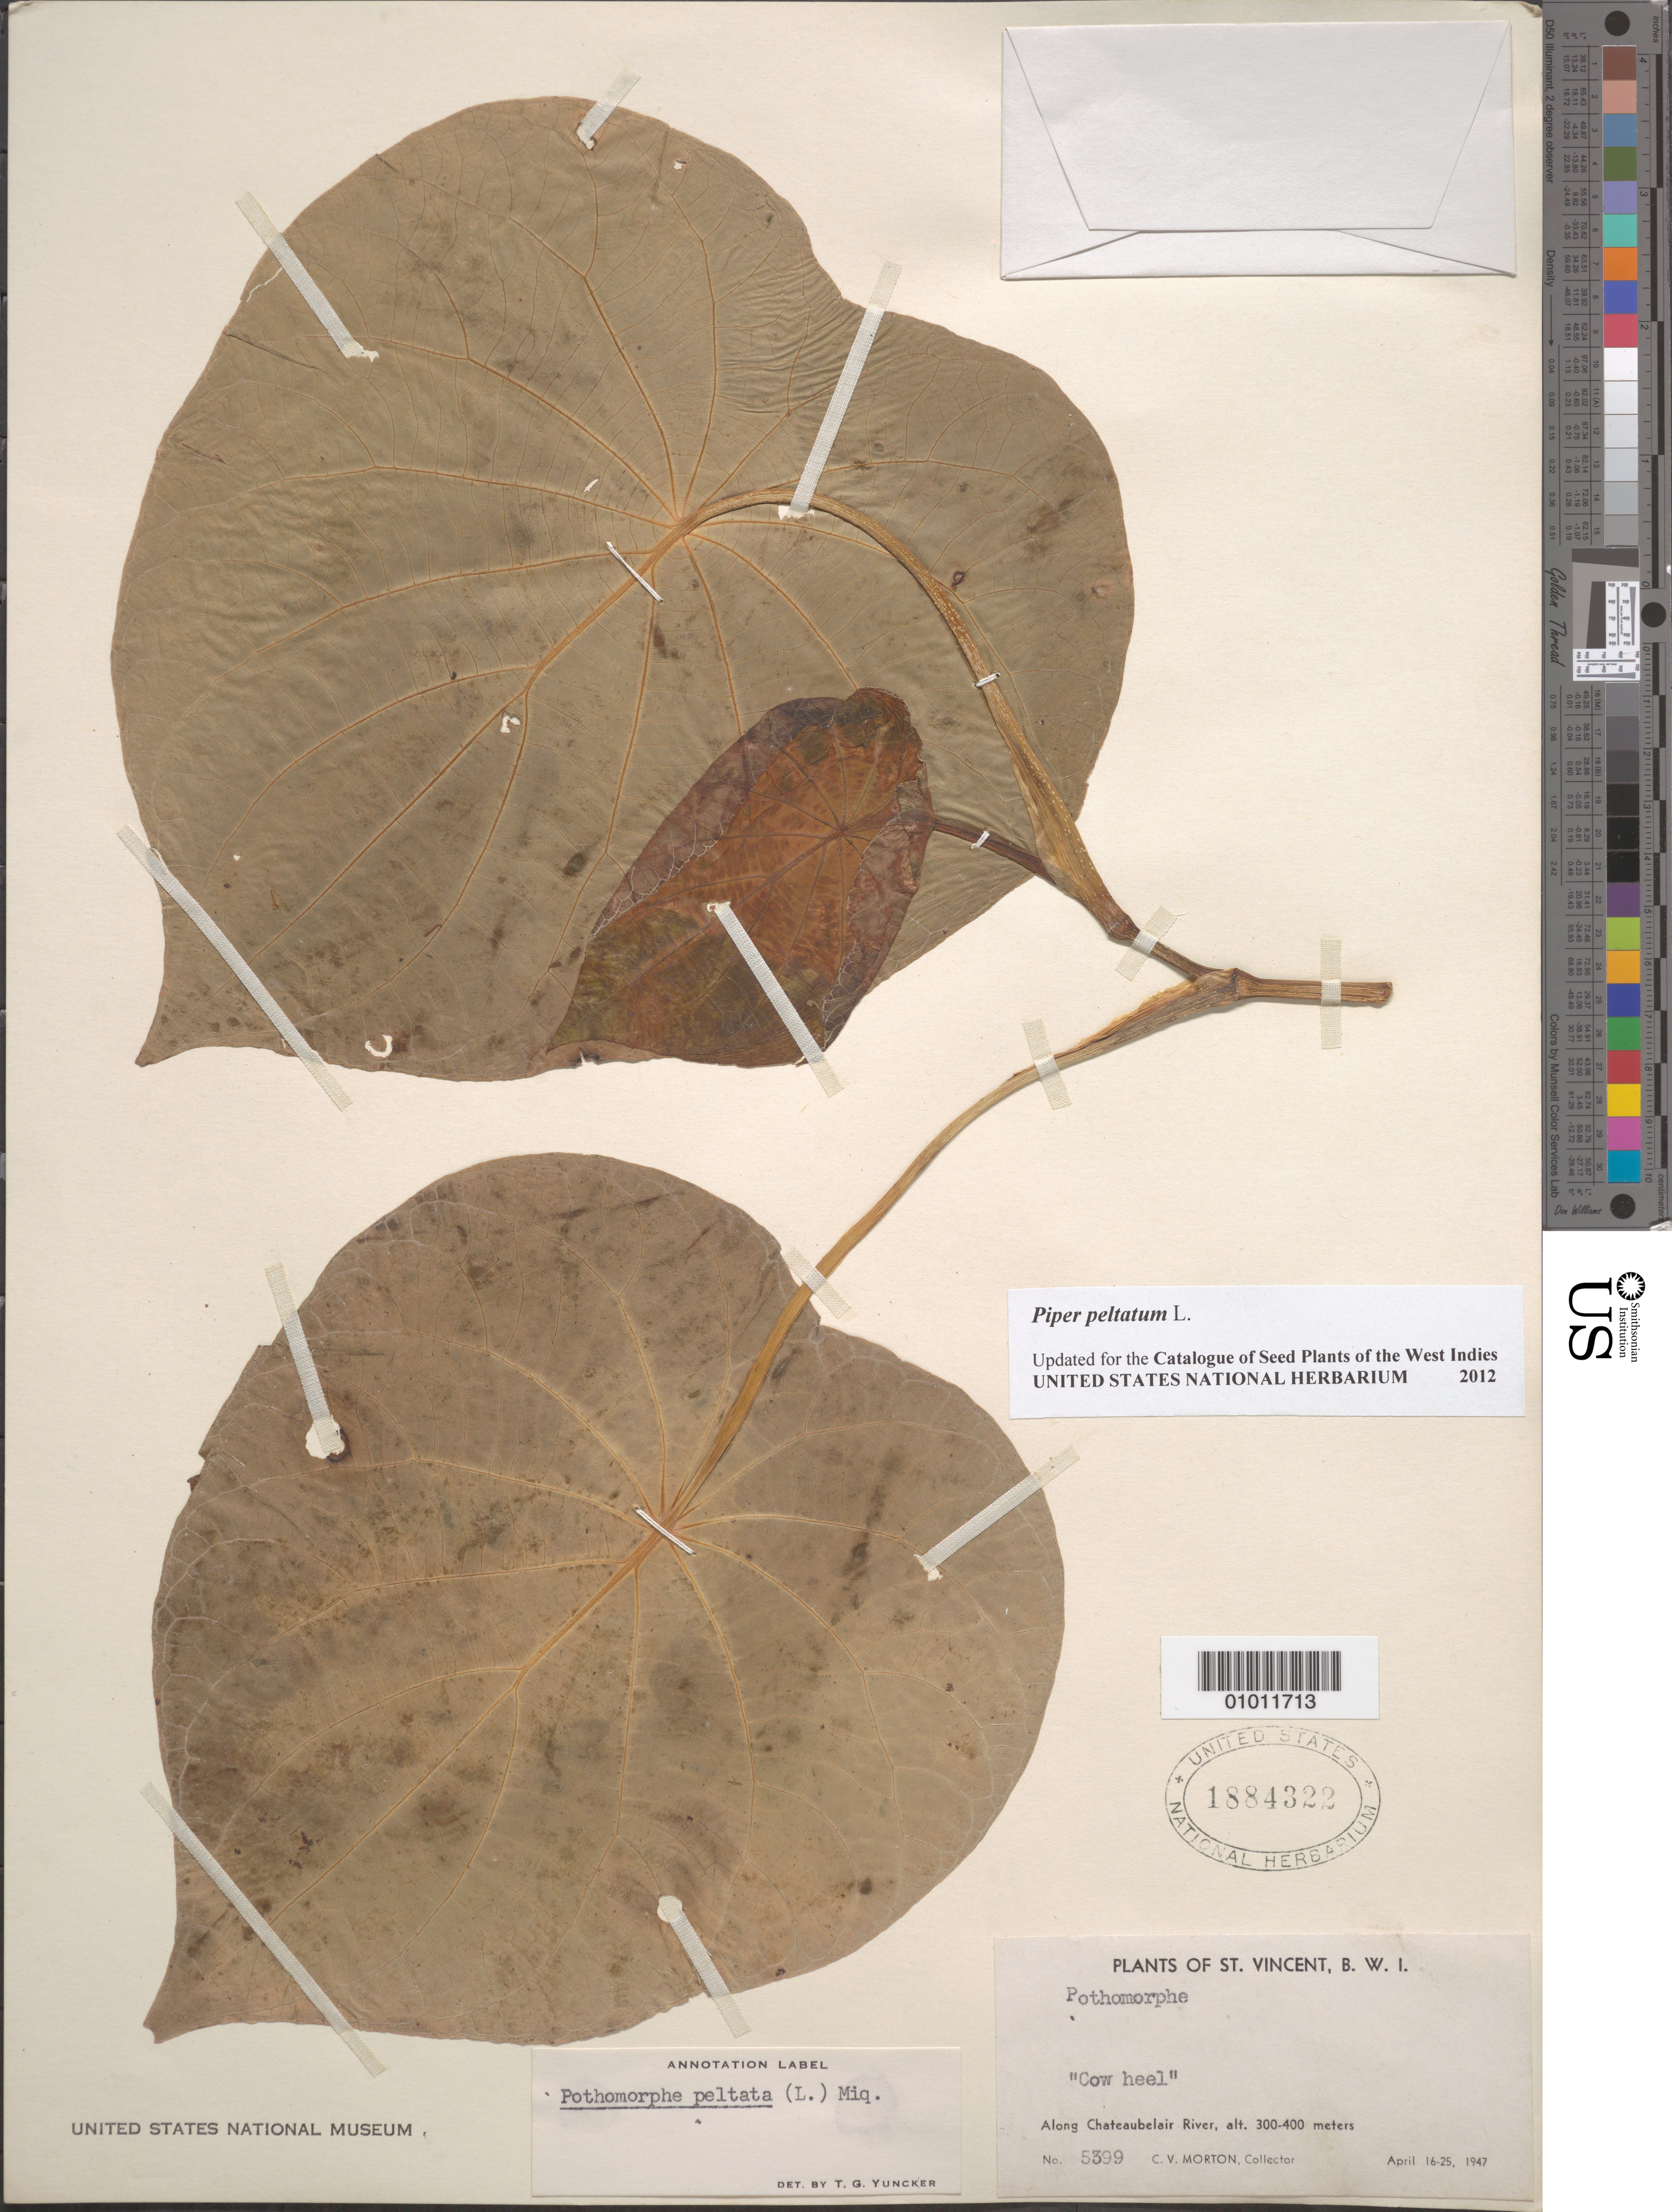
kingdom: Plantae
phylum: Tracheophyta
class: Magnoliopsida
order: Piperales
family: Piperaceae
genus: Piper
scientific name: Piper peltatum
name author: L.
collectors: C. V. Morton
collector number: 5399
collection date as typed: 16 Apr 1947 to 25 Apr 1947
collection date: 1947-04-16/1947-04-25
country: St. Vincent - Grenadines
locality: Along Chateaubelair River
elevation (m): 300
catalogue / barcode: US 1884322